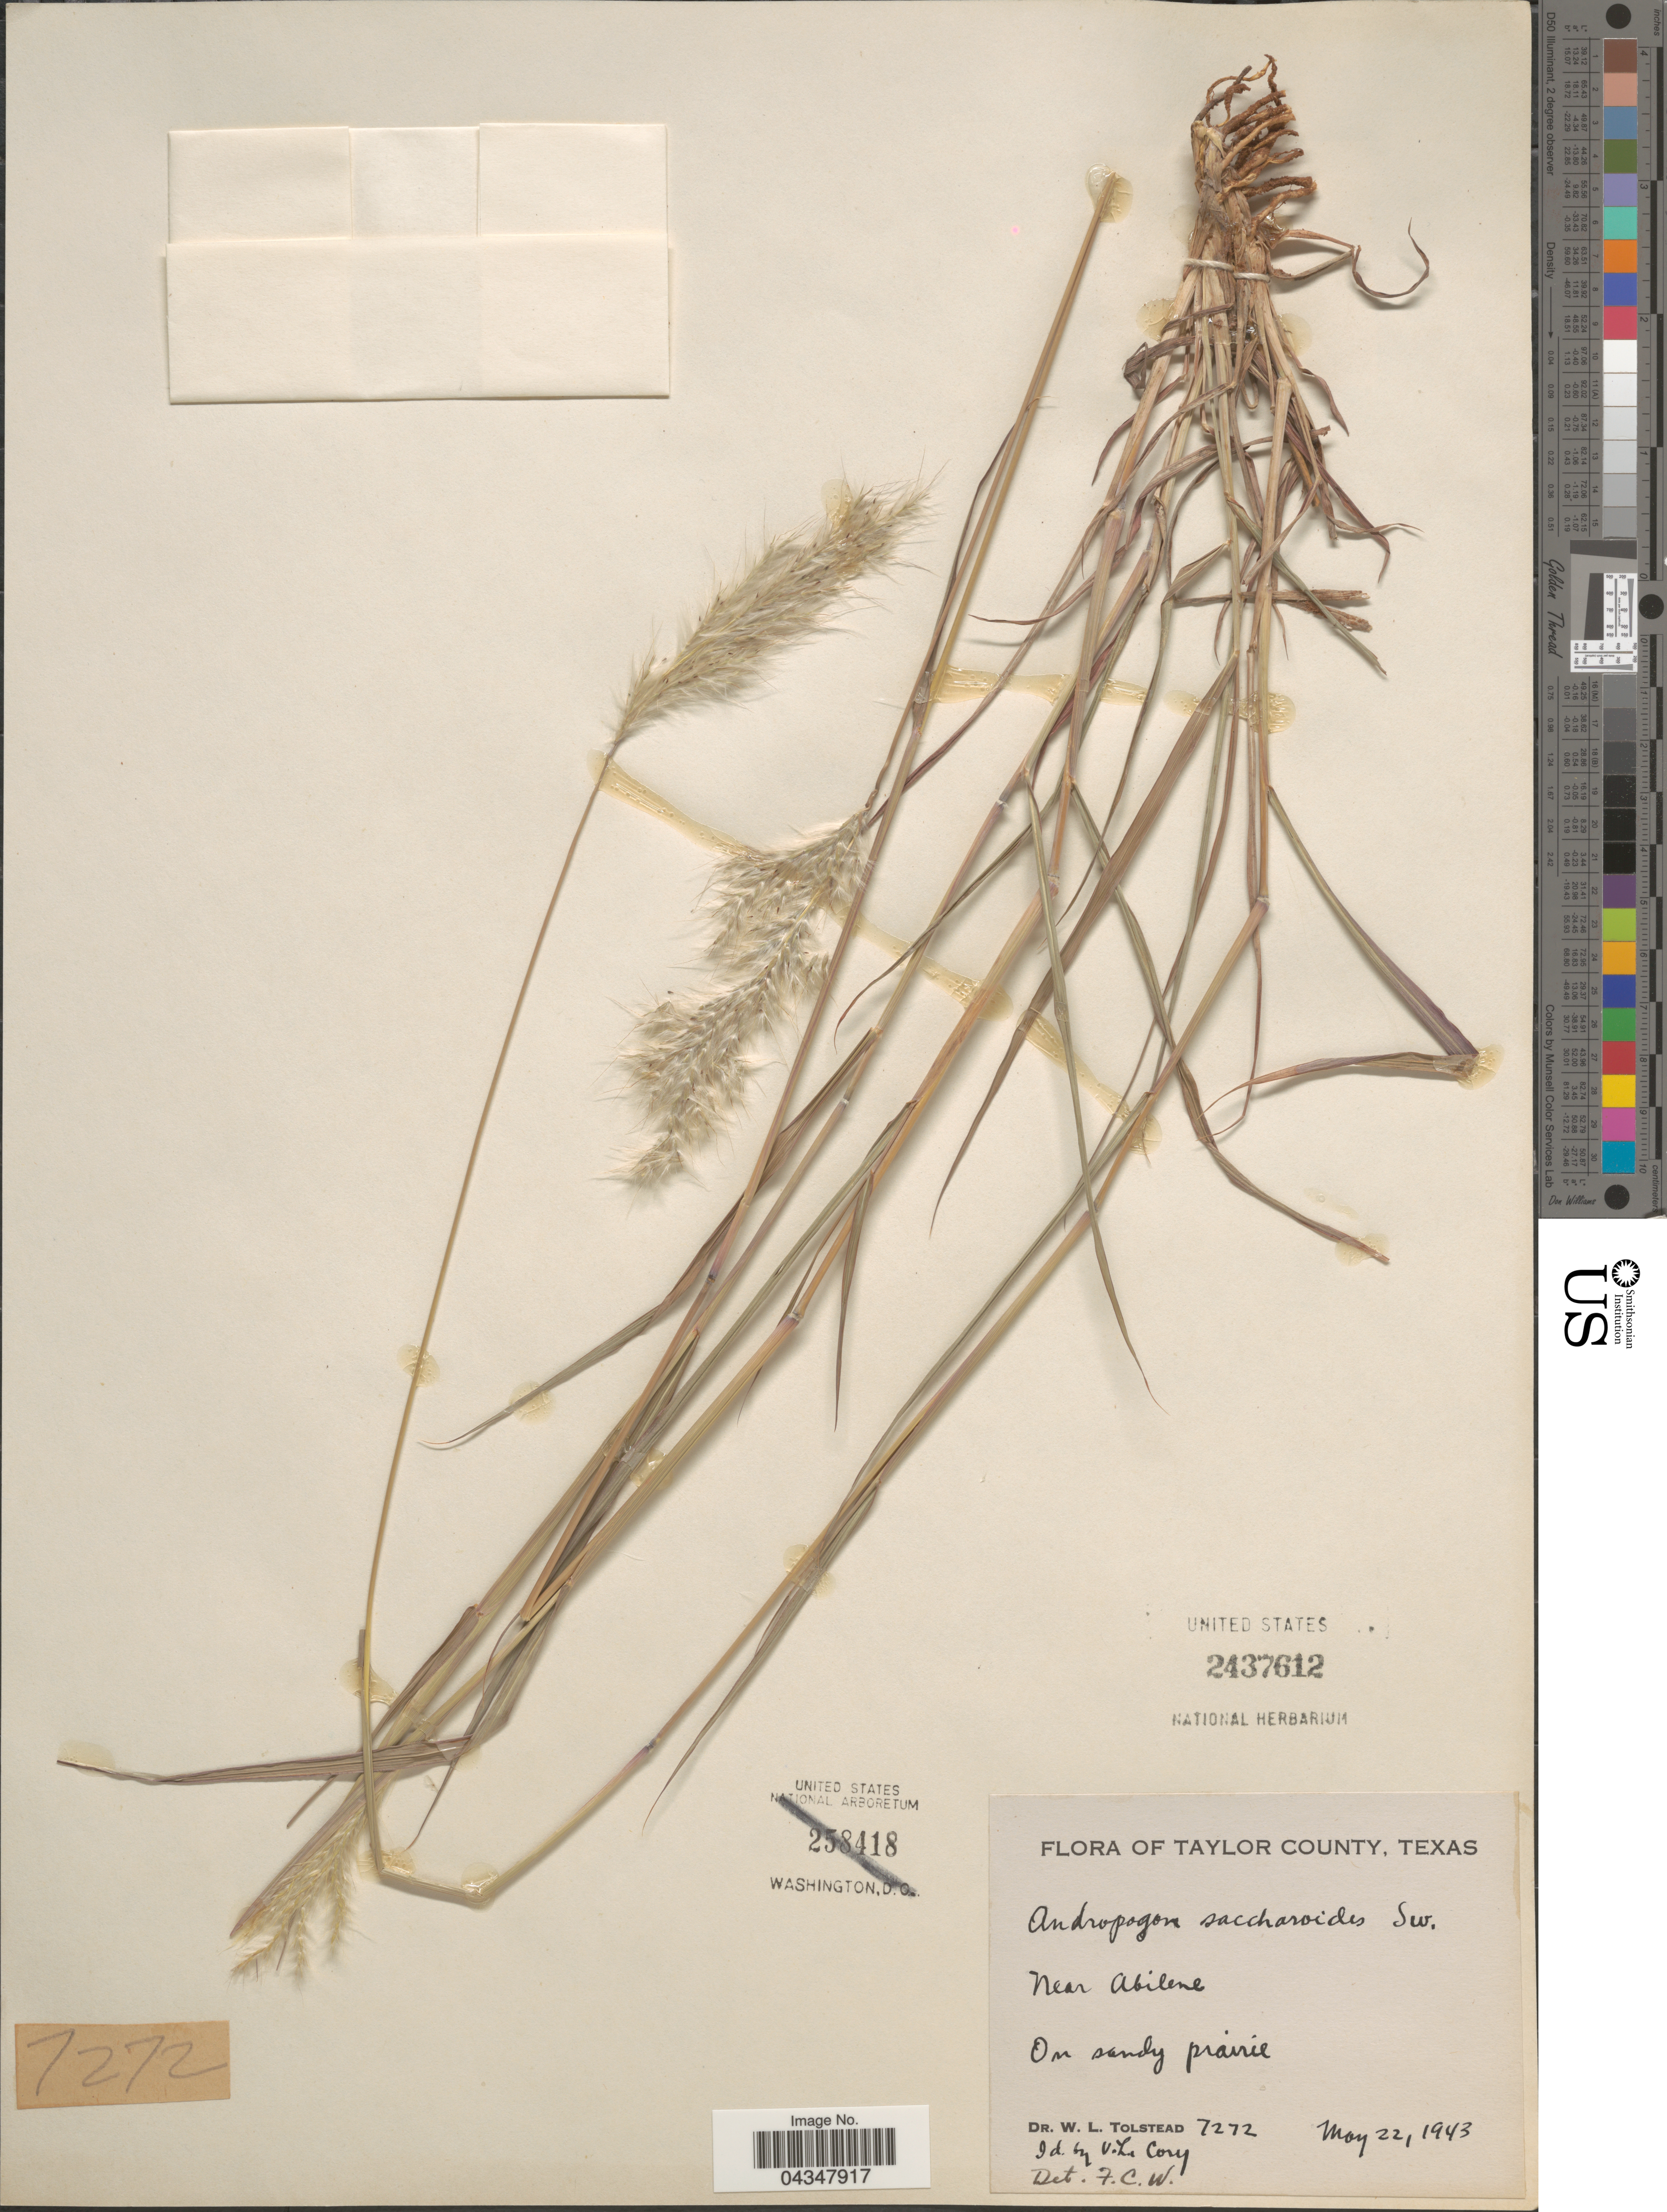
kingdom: Plantae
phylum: Tracheophyta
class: Liliopsida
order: Poales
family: Poaceae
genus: Bothriochloa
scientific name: Bothriochloa saccharoides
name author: (Sw.) Rydb.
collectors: W. Tolstead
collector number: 7272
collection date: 1943-05-22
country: United States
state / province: Texas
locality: Taylor County. Near Abilene.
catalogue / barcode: US 2437612